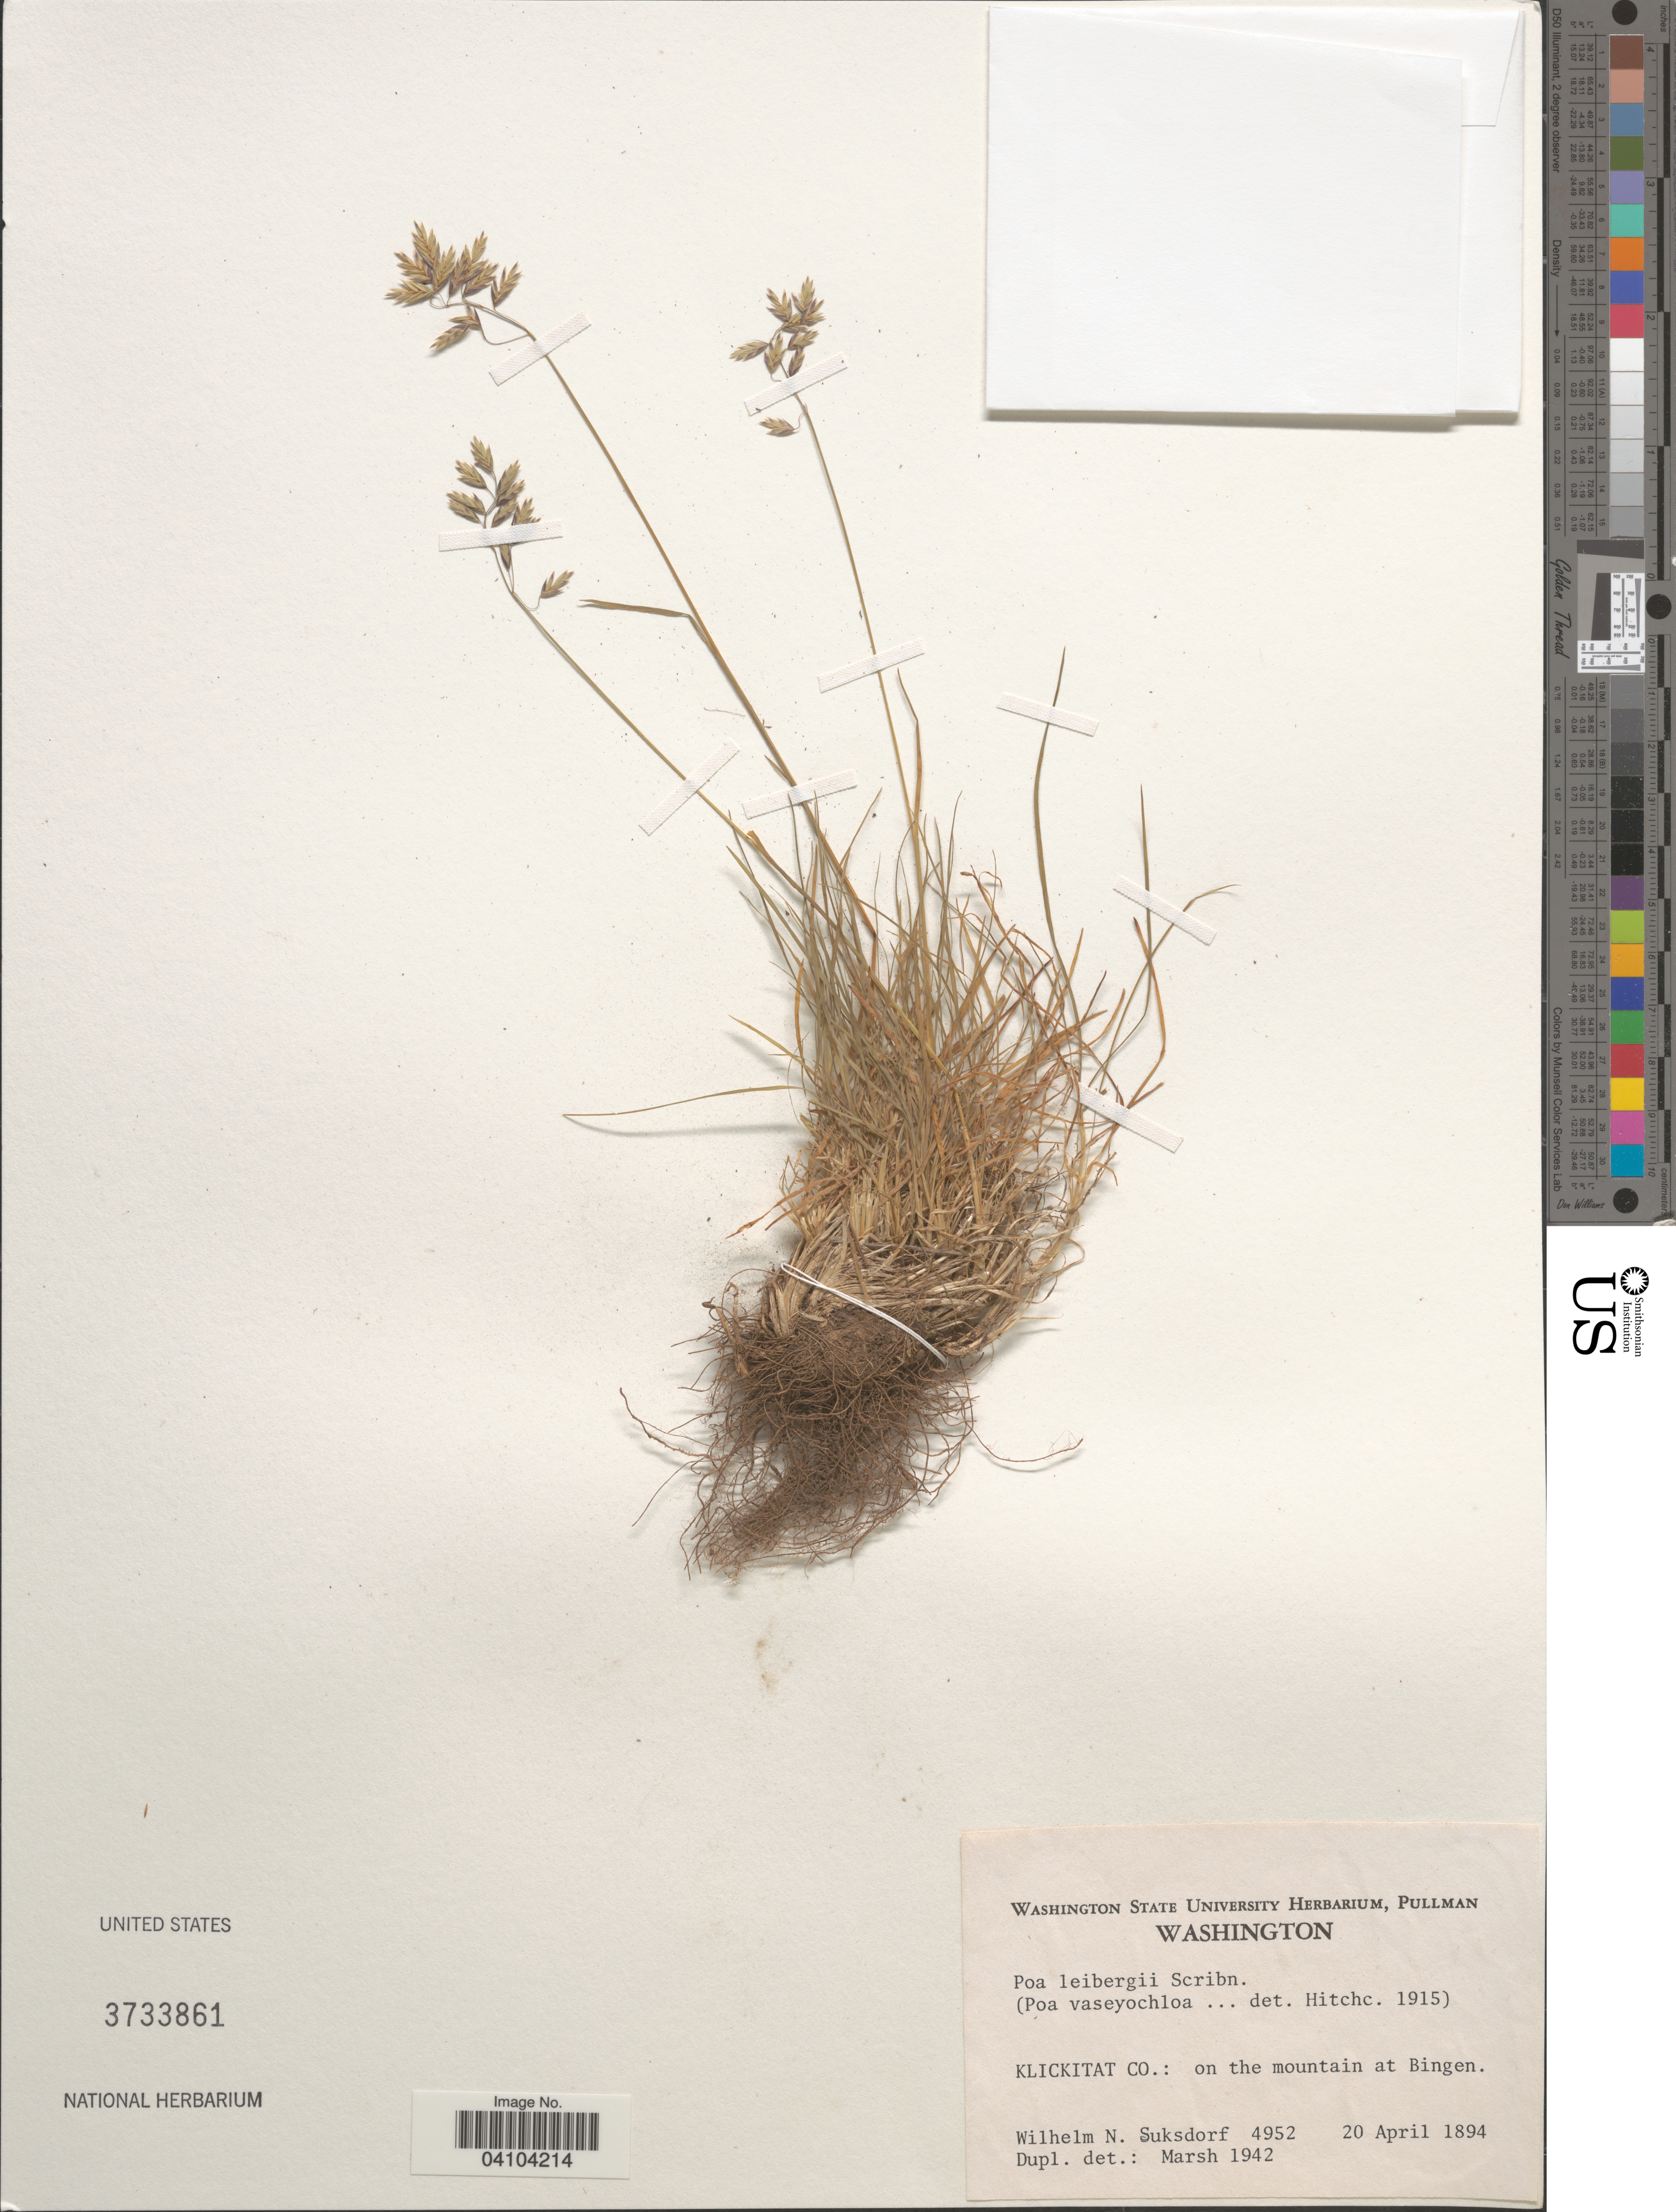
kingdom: Plantae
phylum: Tracheophyta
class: Liliopsida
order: Poales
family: Poaceae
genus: Poa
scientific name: Poa leibergii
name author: Scribn.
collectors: W. N. Suksdorf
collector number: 4952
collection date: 1894-04-20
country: United States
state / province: Washington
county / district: Klickitat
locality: Klickitat Co.: on the mountain at Bingen.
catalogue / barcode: US 3733861